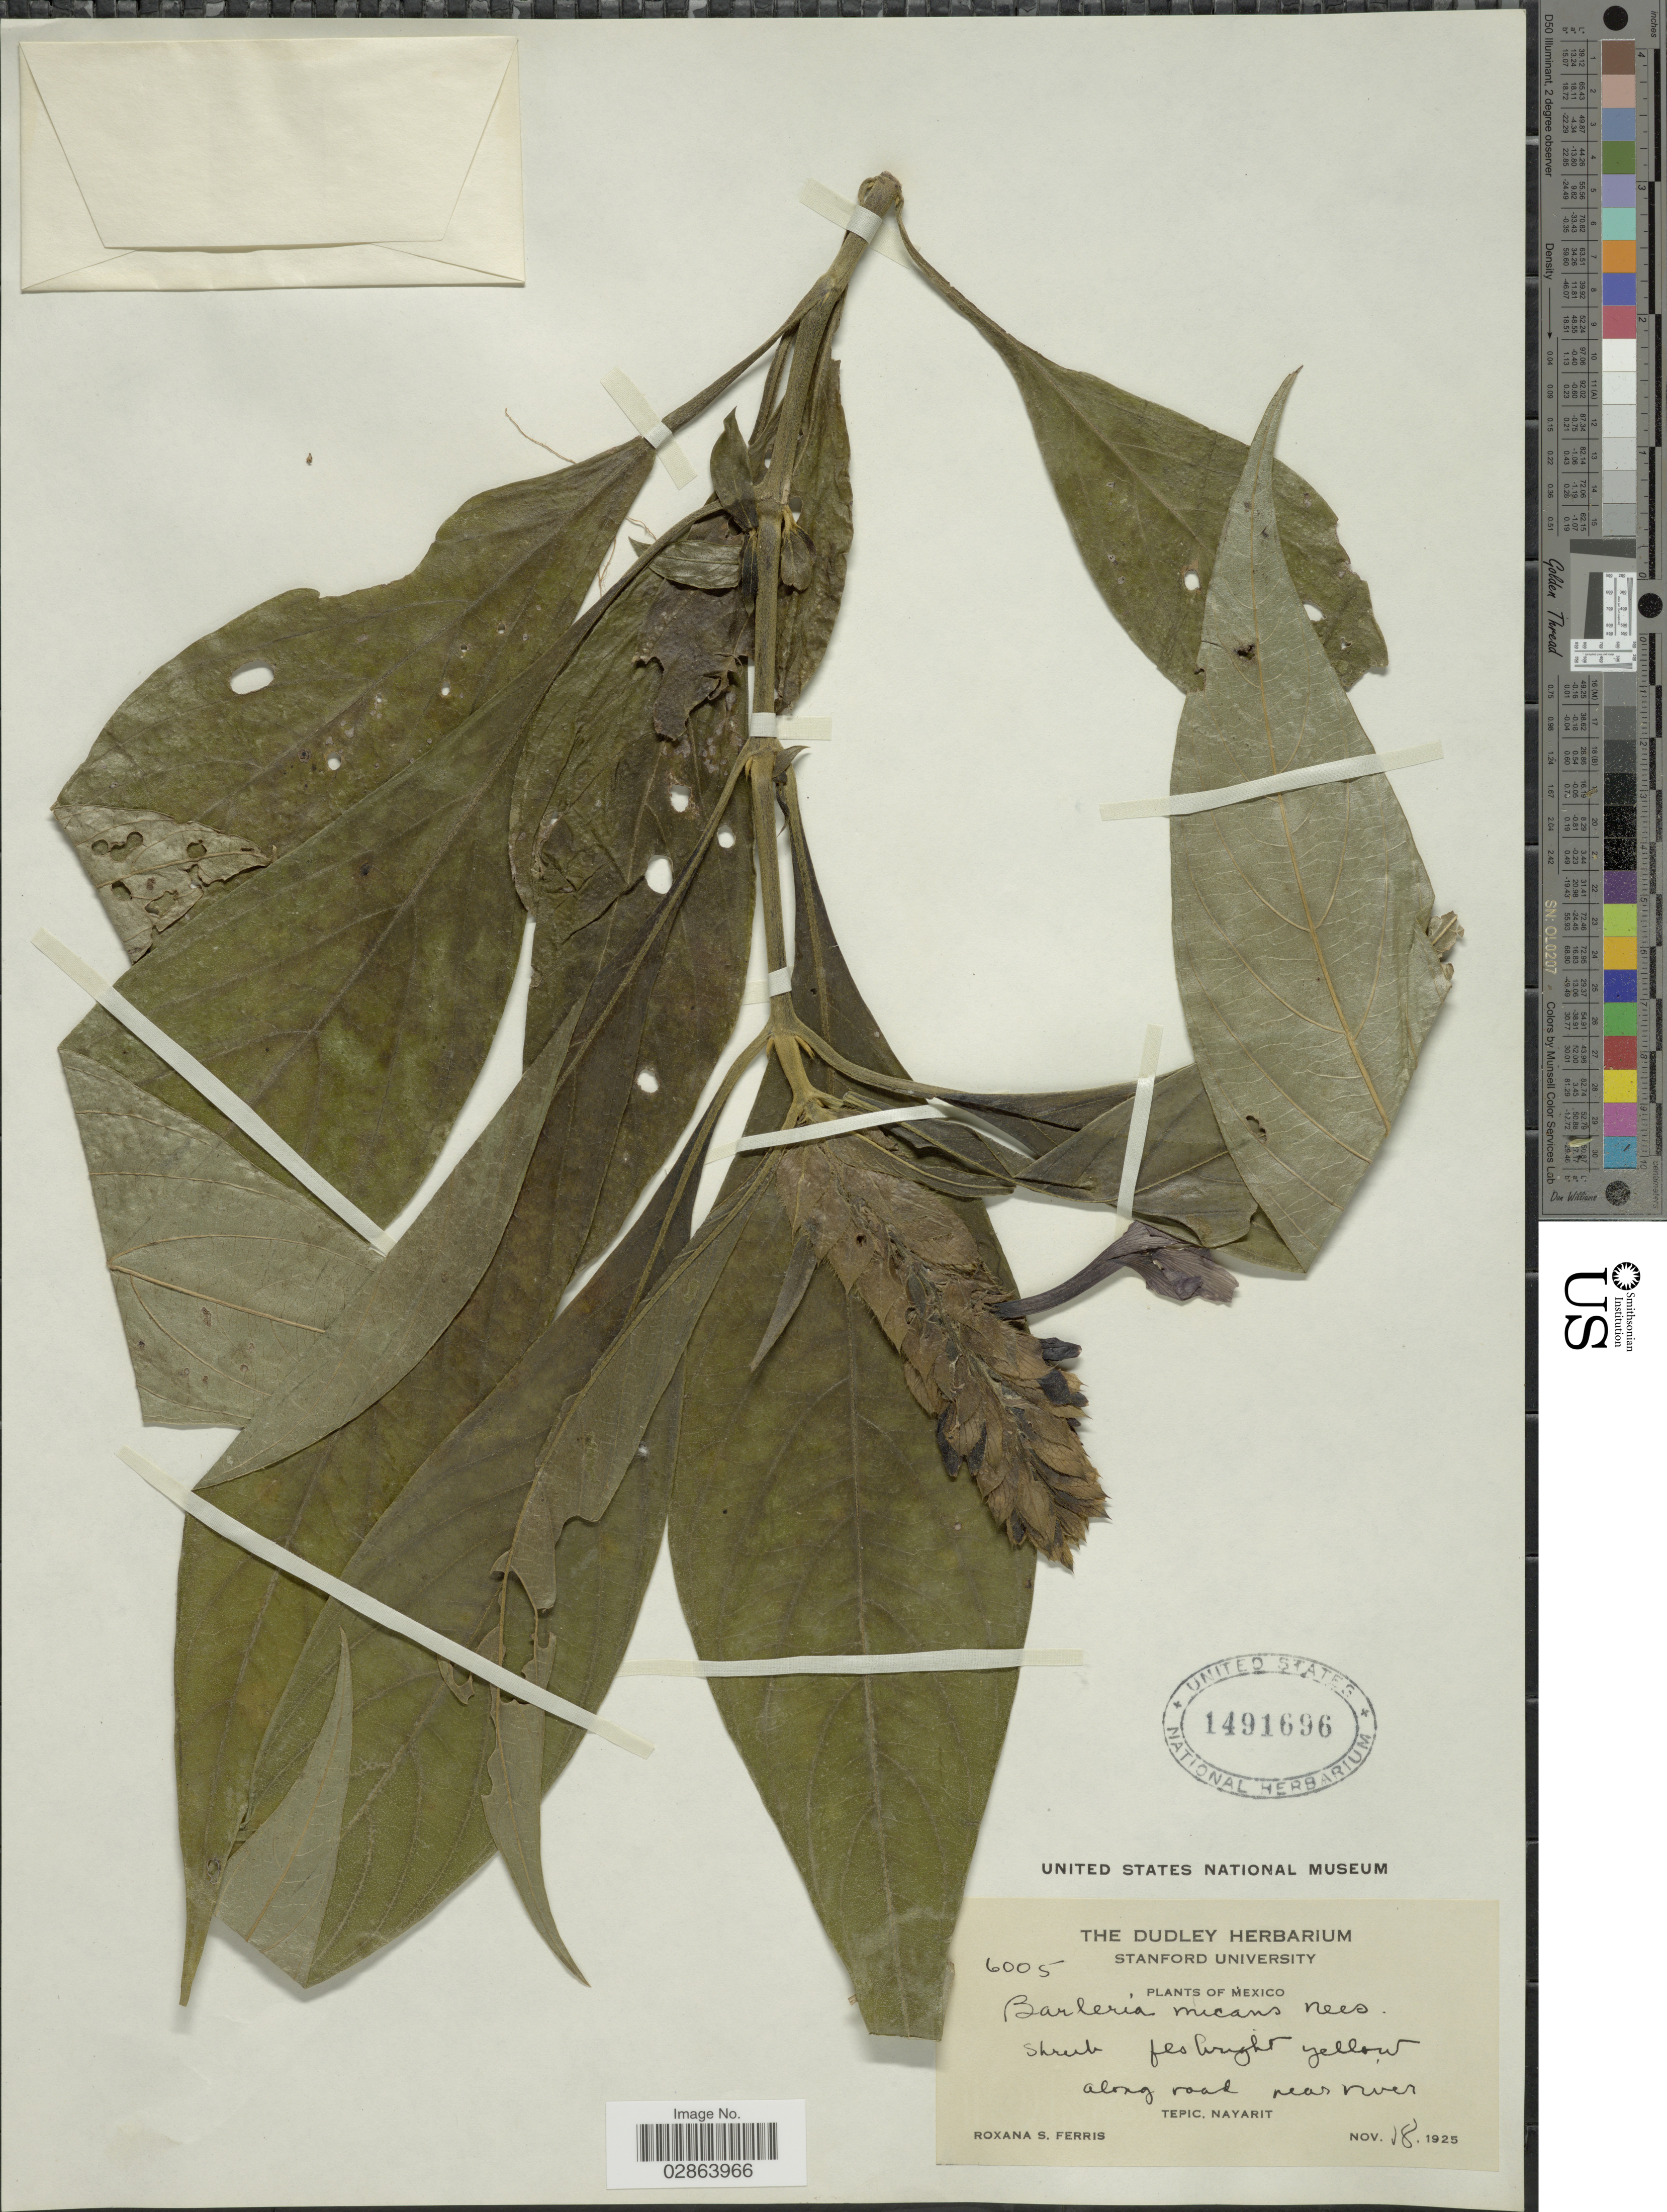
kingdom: Plantae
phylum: Tracheophyta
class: Magnoliopsida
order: Lamiales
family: Acanthaceae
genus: Barleria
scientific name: Barleria oenotheroides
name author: Dum. Cours.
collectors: R. S. Ferris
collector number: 6005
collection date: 1925-11-18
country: Mexico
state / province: Nayarit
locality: Along road near river, Tepic.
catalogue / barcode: US 1491696